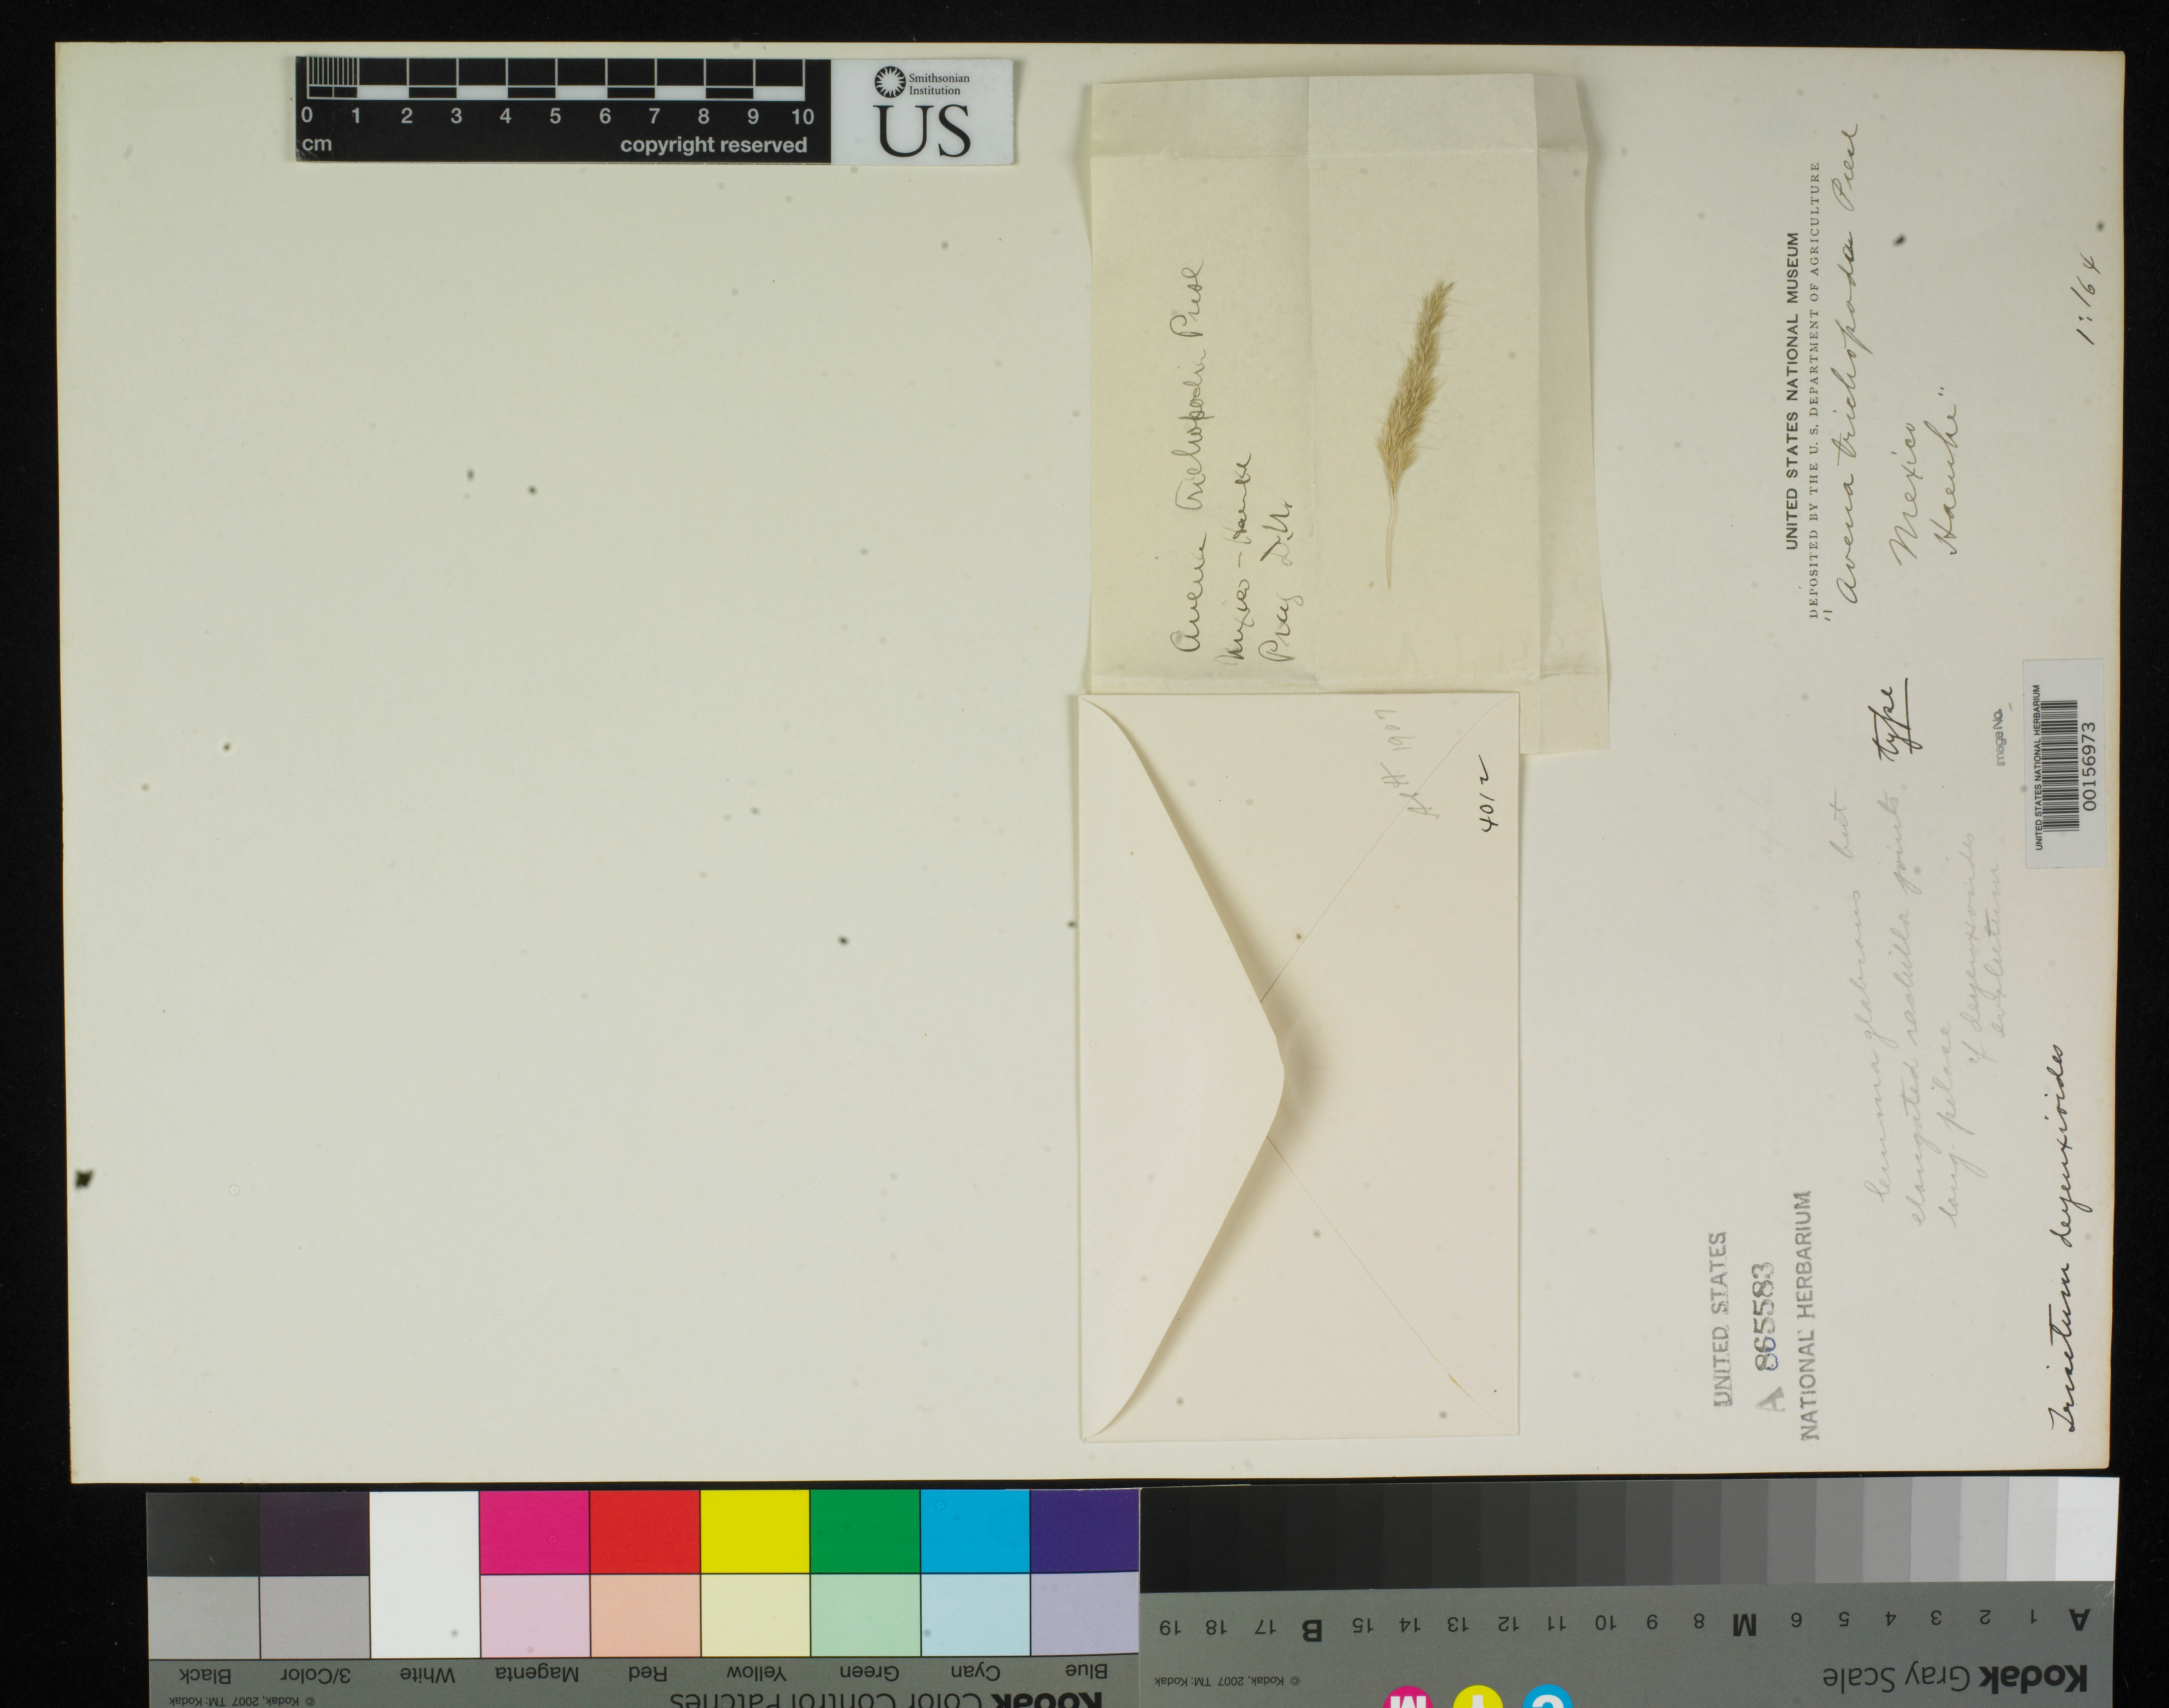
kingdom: Plantae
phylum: Tracheophyta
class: Liliopsida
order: Poales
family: Poaceae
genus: Avena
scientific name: Avena trichopodia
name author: C. Presl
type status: Type Fragment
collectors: T. P. X. Haenke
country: Mexico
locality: E of Monserrat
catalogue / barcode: US 865583A